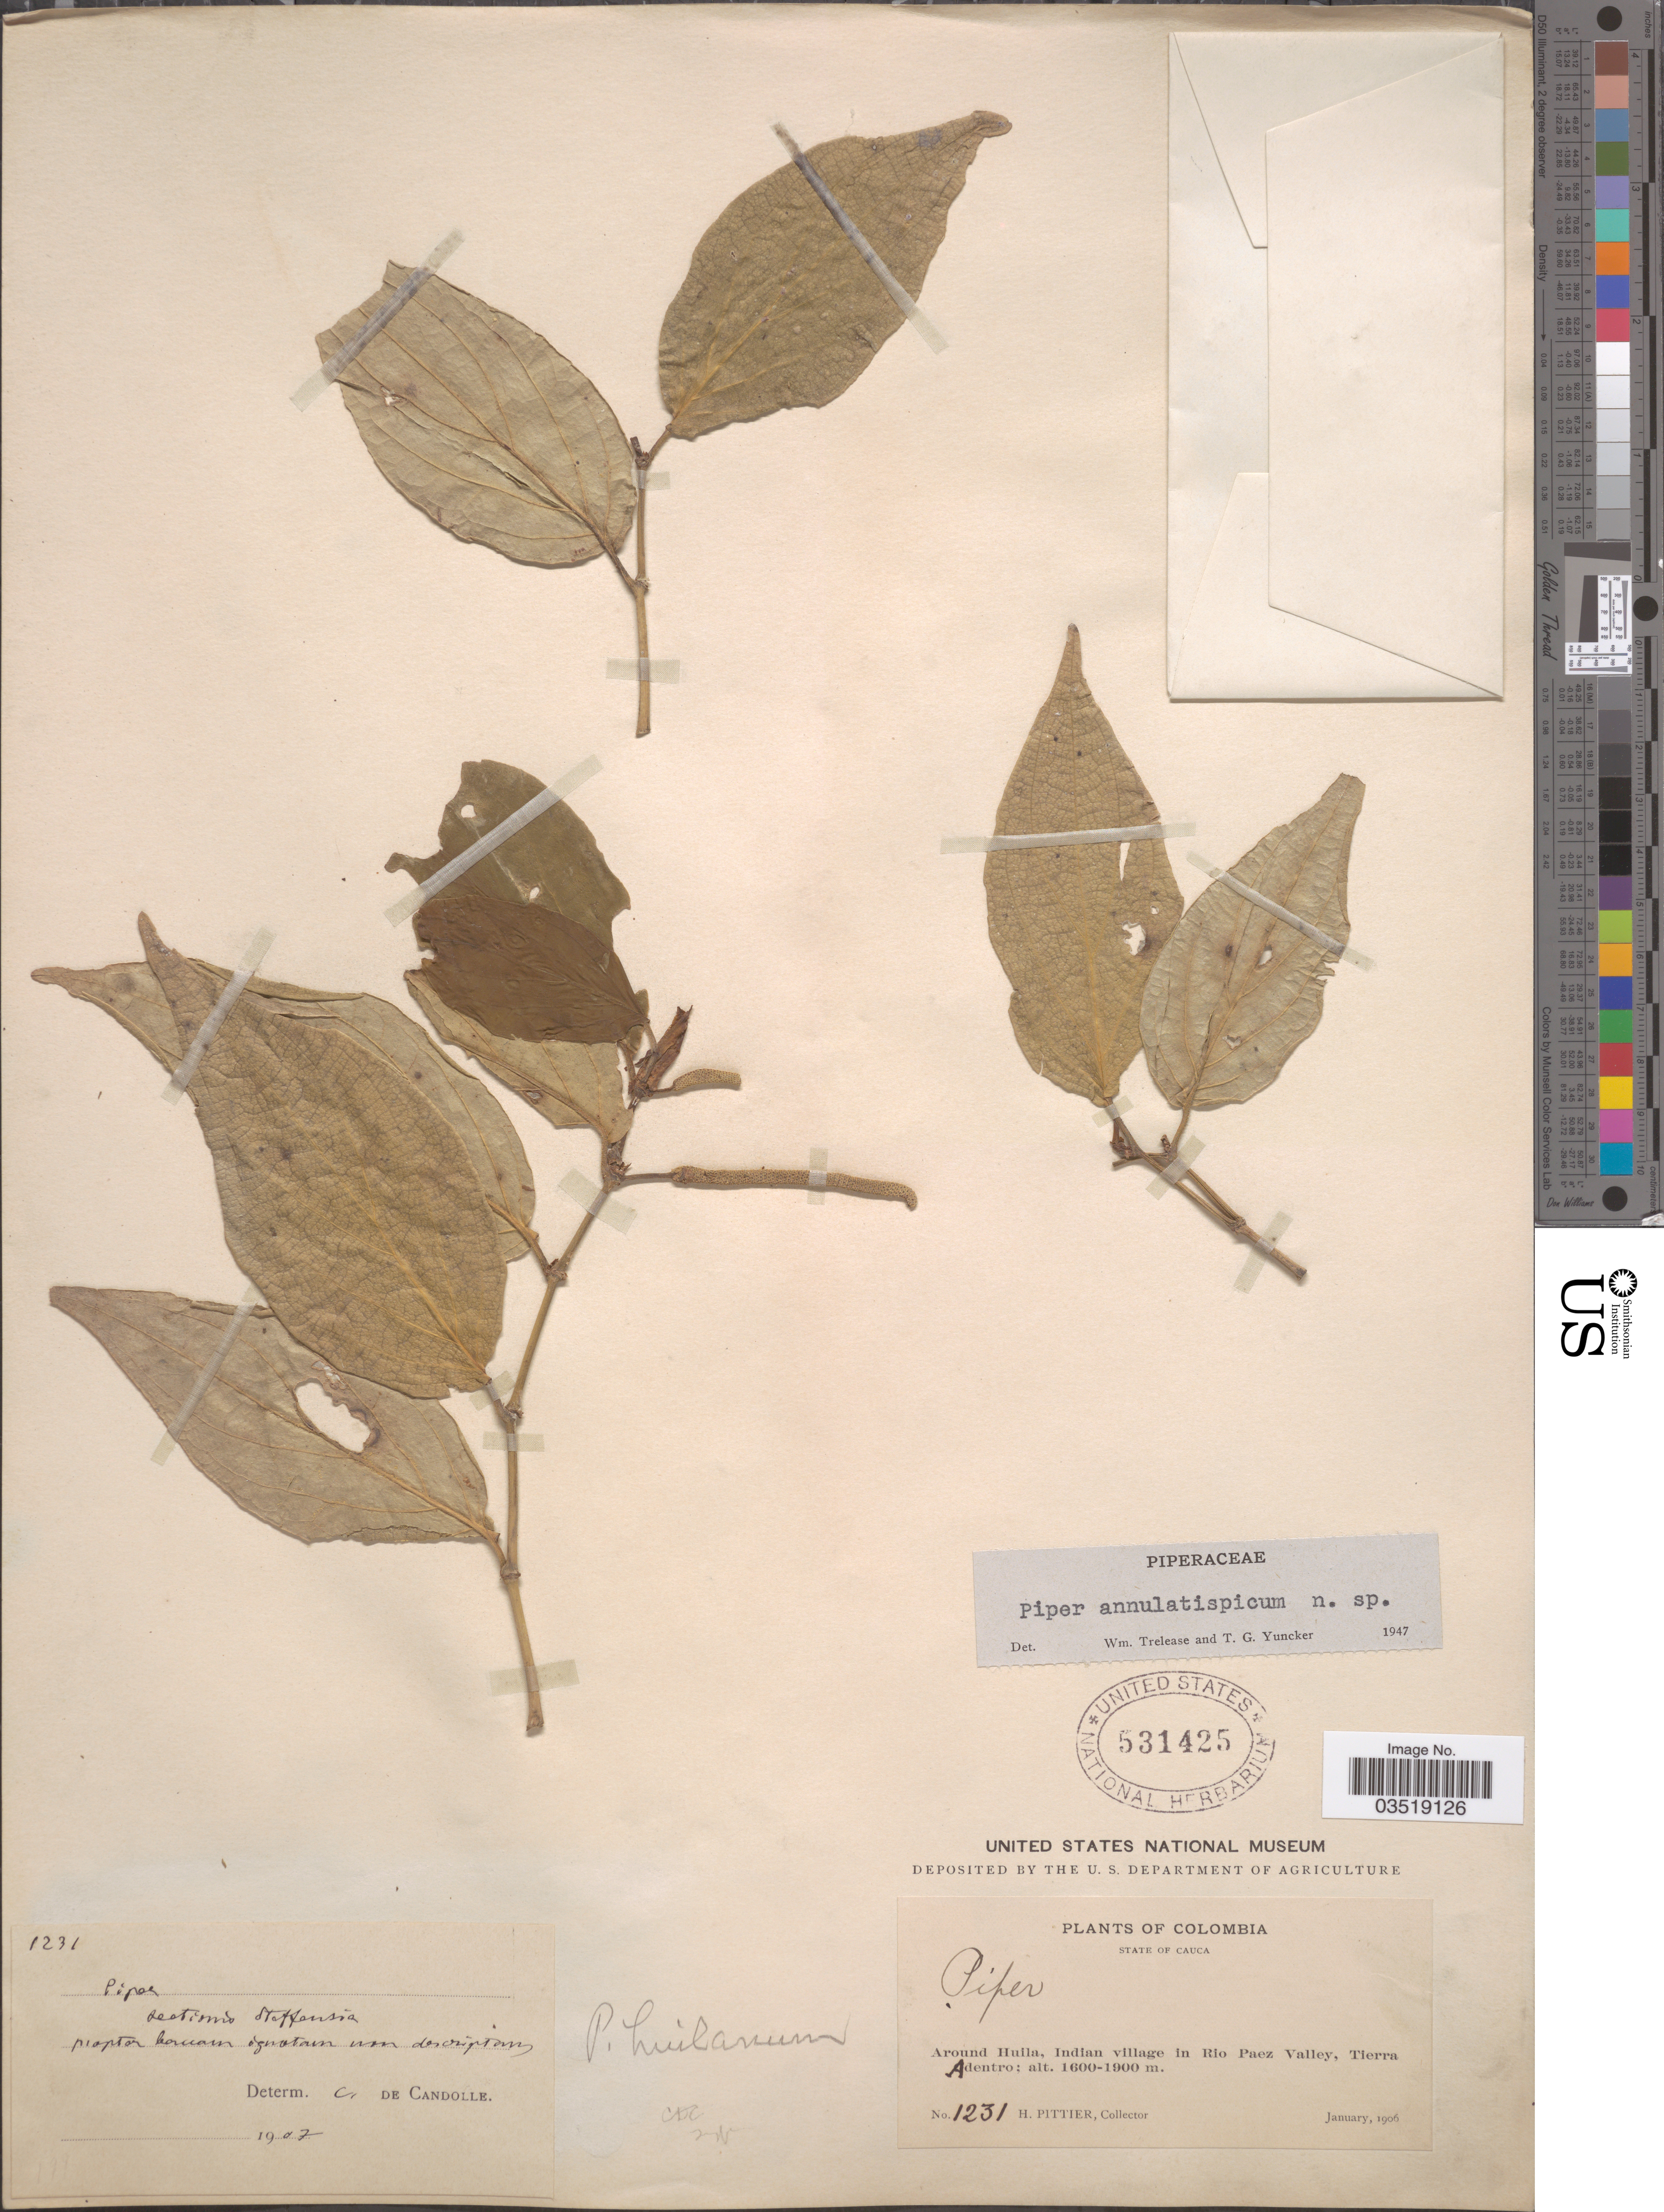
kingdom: Plantae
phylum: Tracheophyta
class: Magnoliopsida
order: Piperales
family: Piperaceae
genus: Piper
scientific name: Piper annulatispicum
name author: Trel. & Yunck.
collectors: H. F. Pittier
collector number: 1231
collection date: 1906-01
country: Colombia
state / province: Cauca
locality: Around Huila, Indian village in Rio Paez Valley, Tierra Adentro.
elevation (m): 1600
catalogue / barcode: US 531425